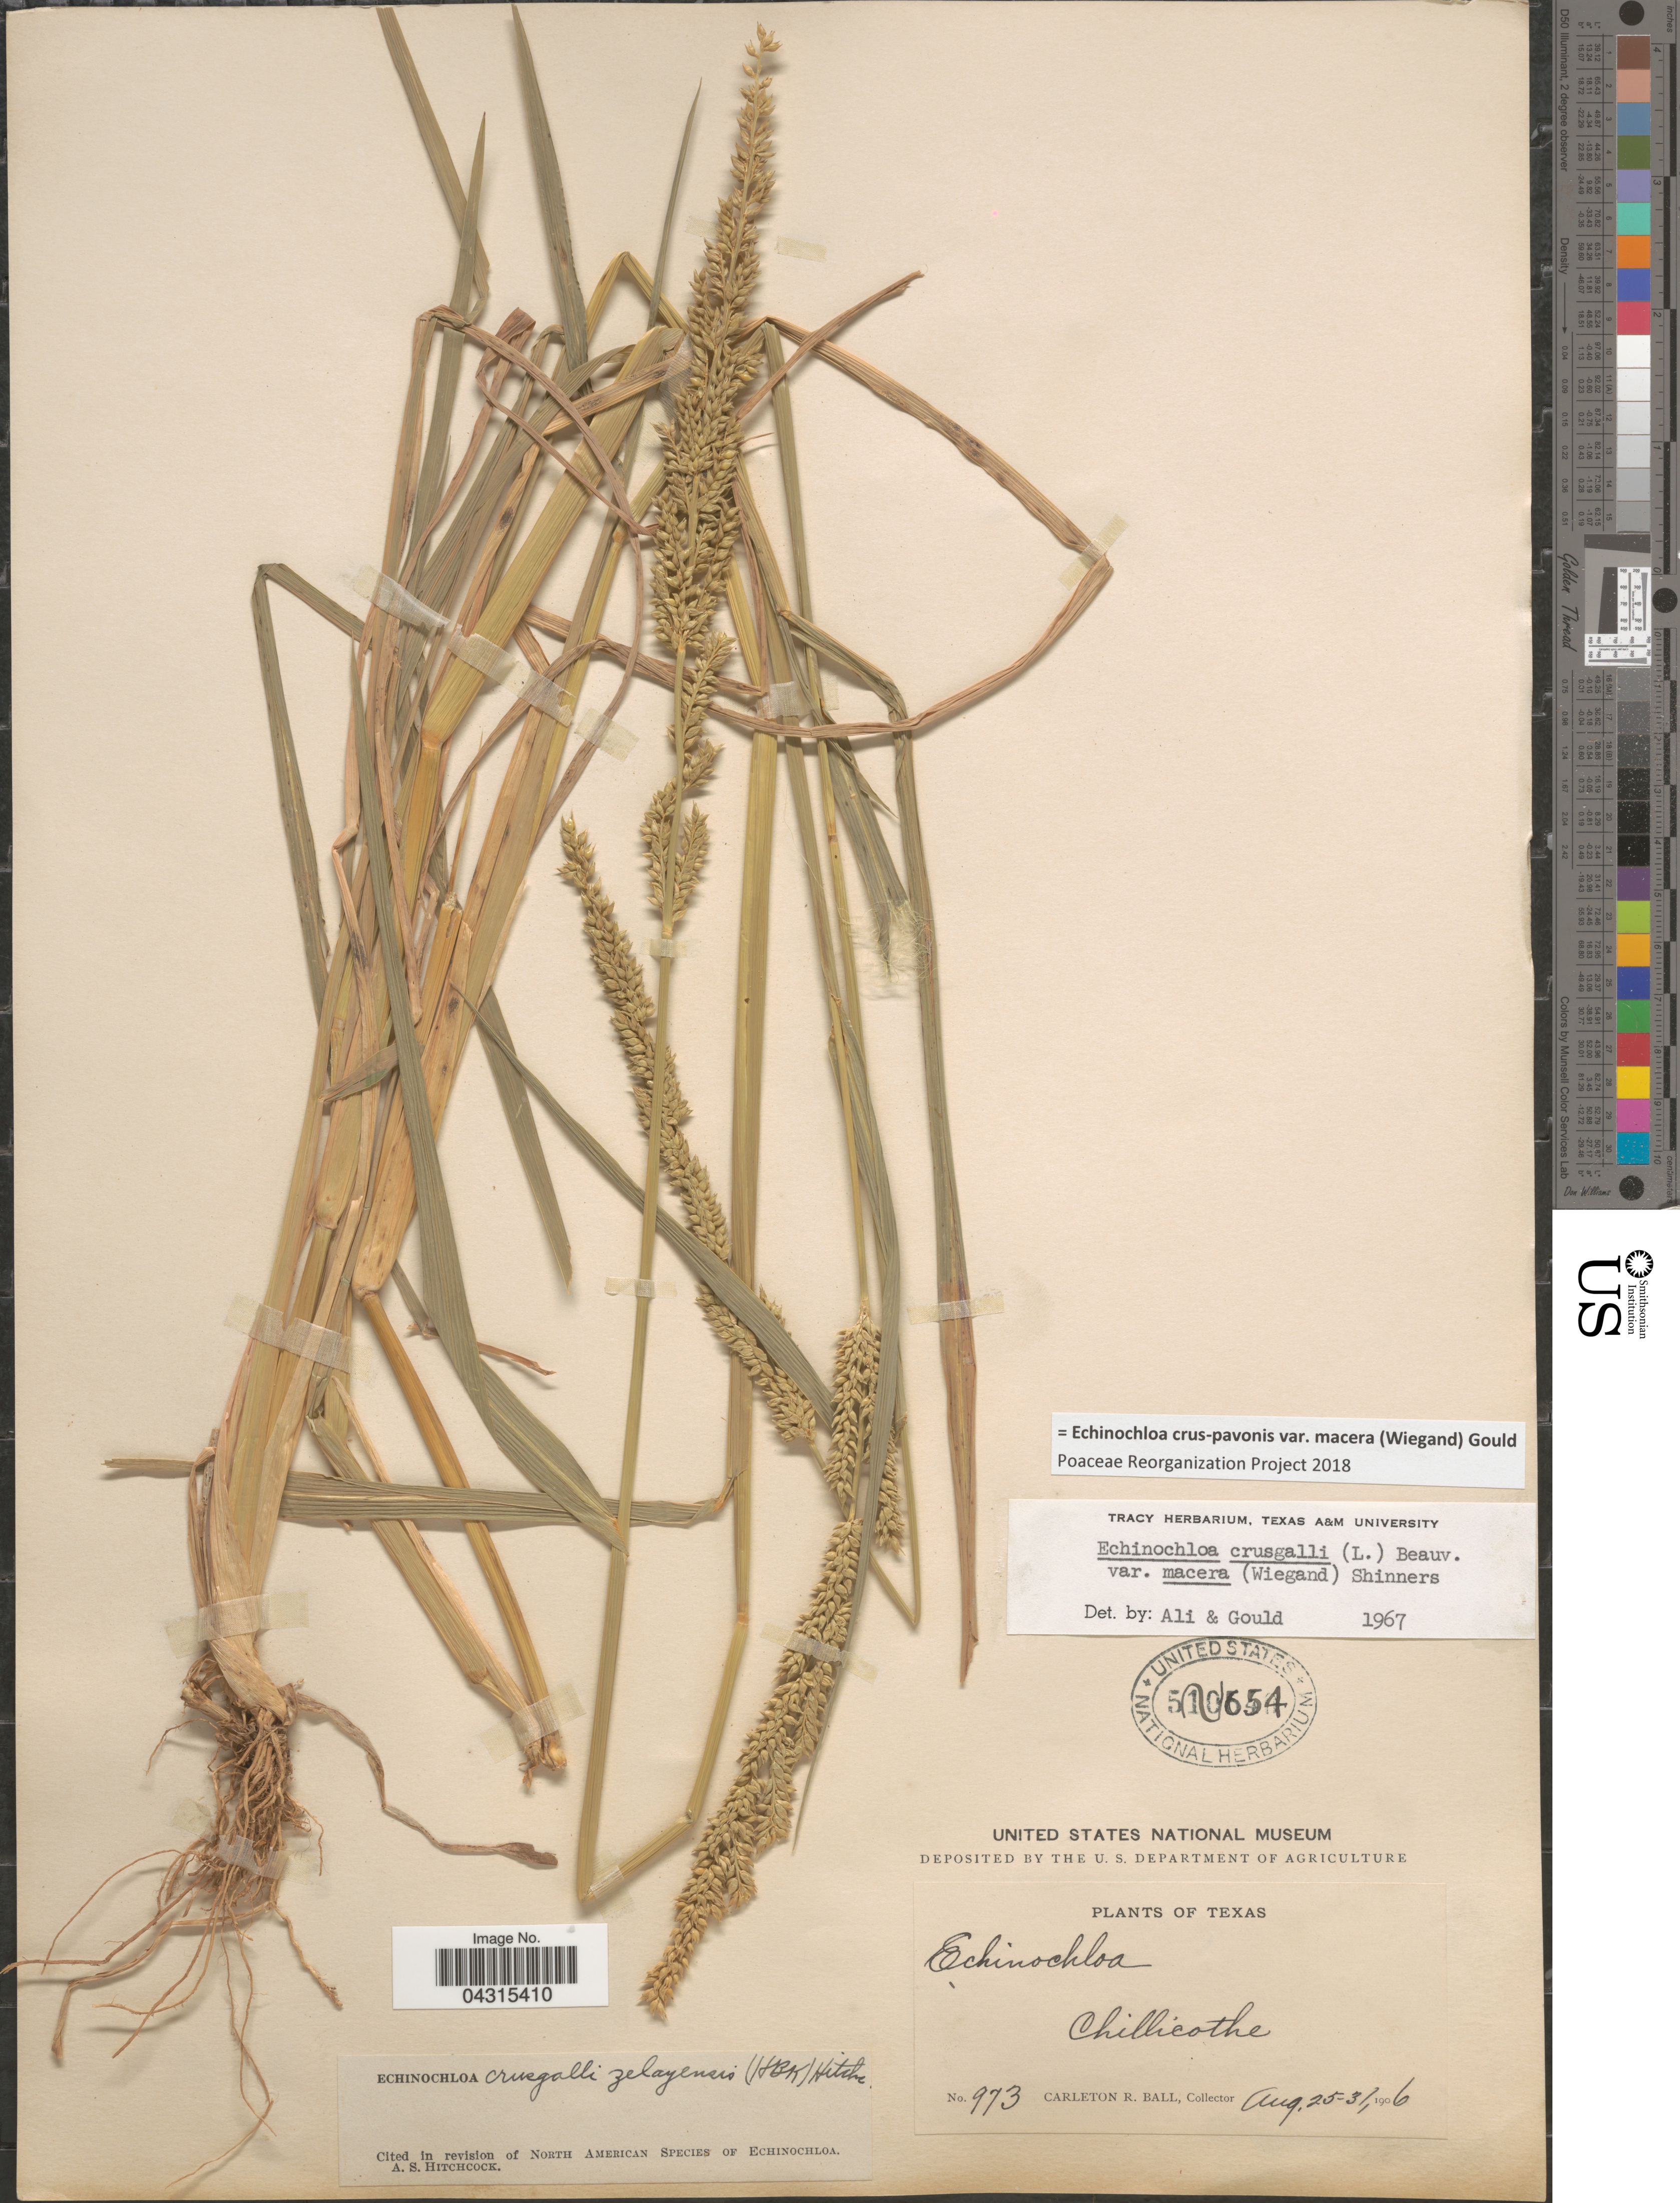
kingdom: Plantae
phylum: Tracheophyta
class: Liliopsida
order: Poales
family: Poaceae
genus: Echinochloa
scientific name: Echinochloa crus-pavonis var. macera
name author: (Wiegand) Gould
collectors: C. R. Ball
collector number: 973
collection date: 1906-08-25/1906-08-31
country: United States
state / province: Texas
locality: Chillicothe.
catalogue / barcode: US 510654